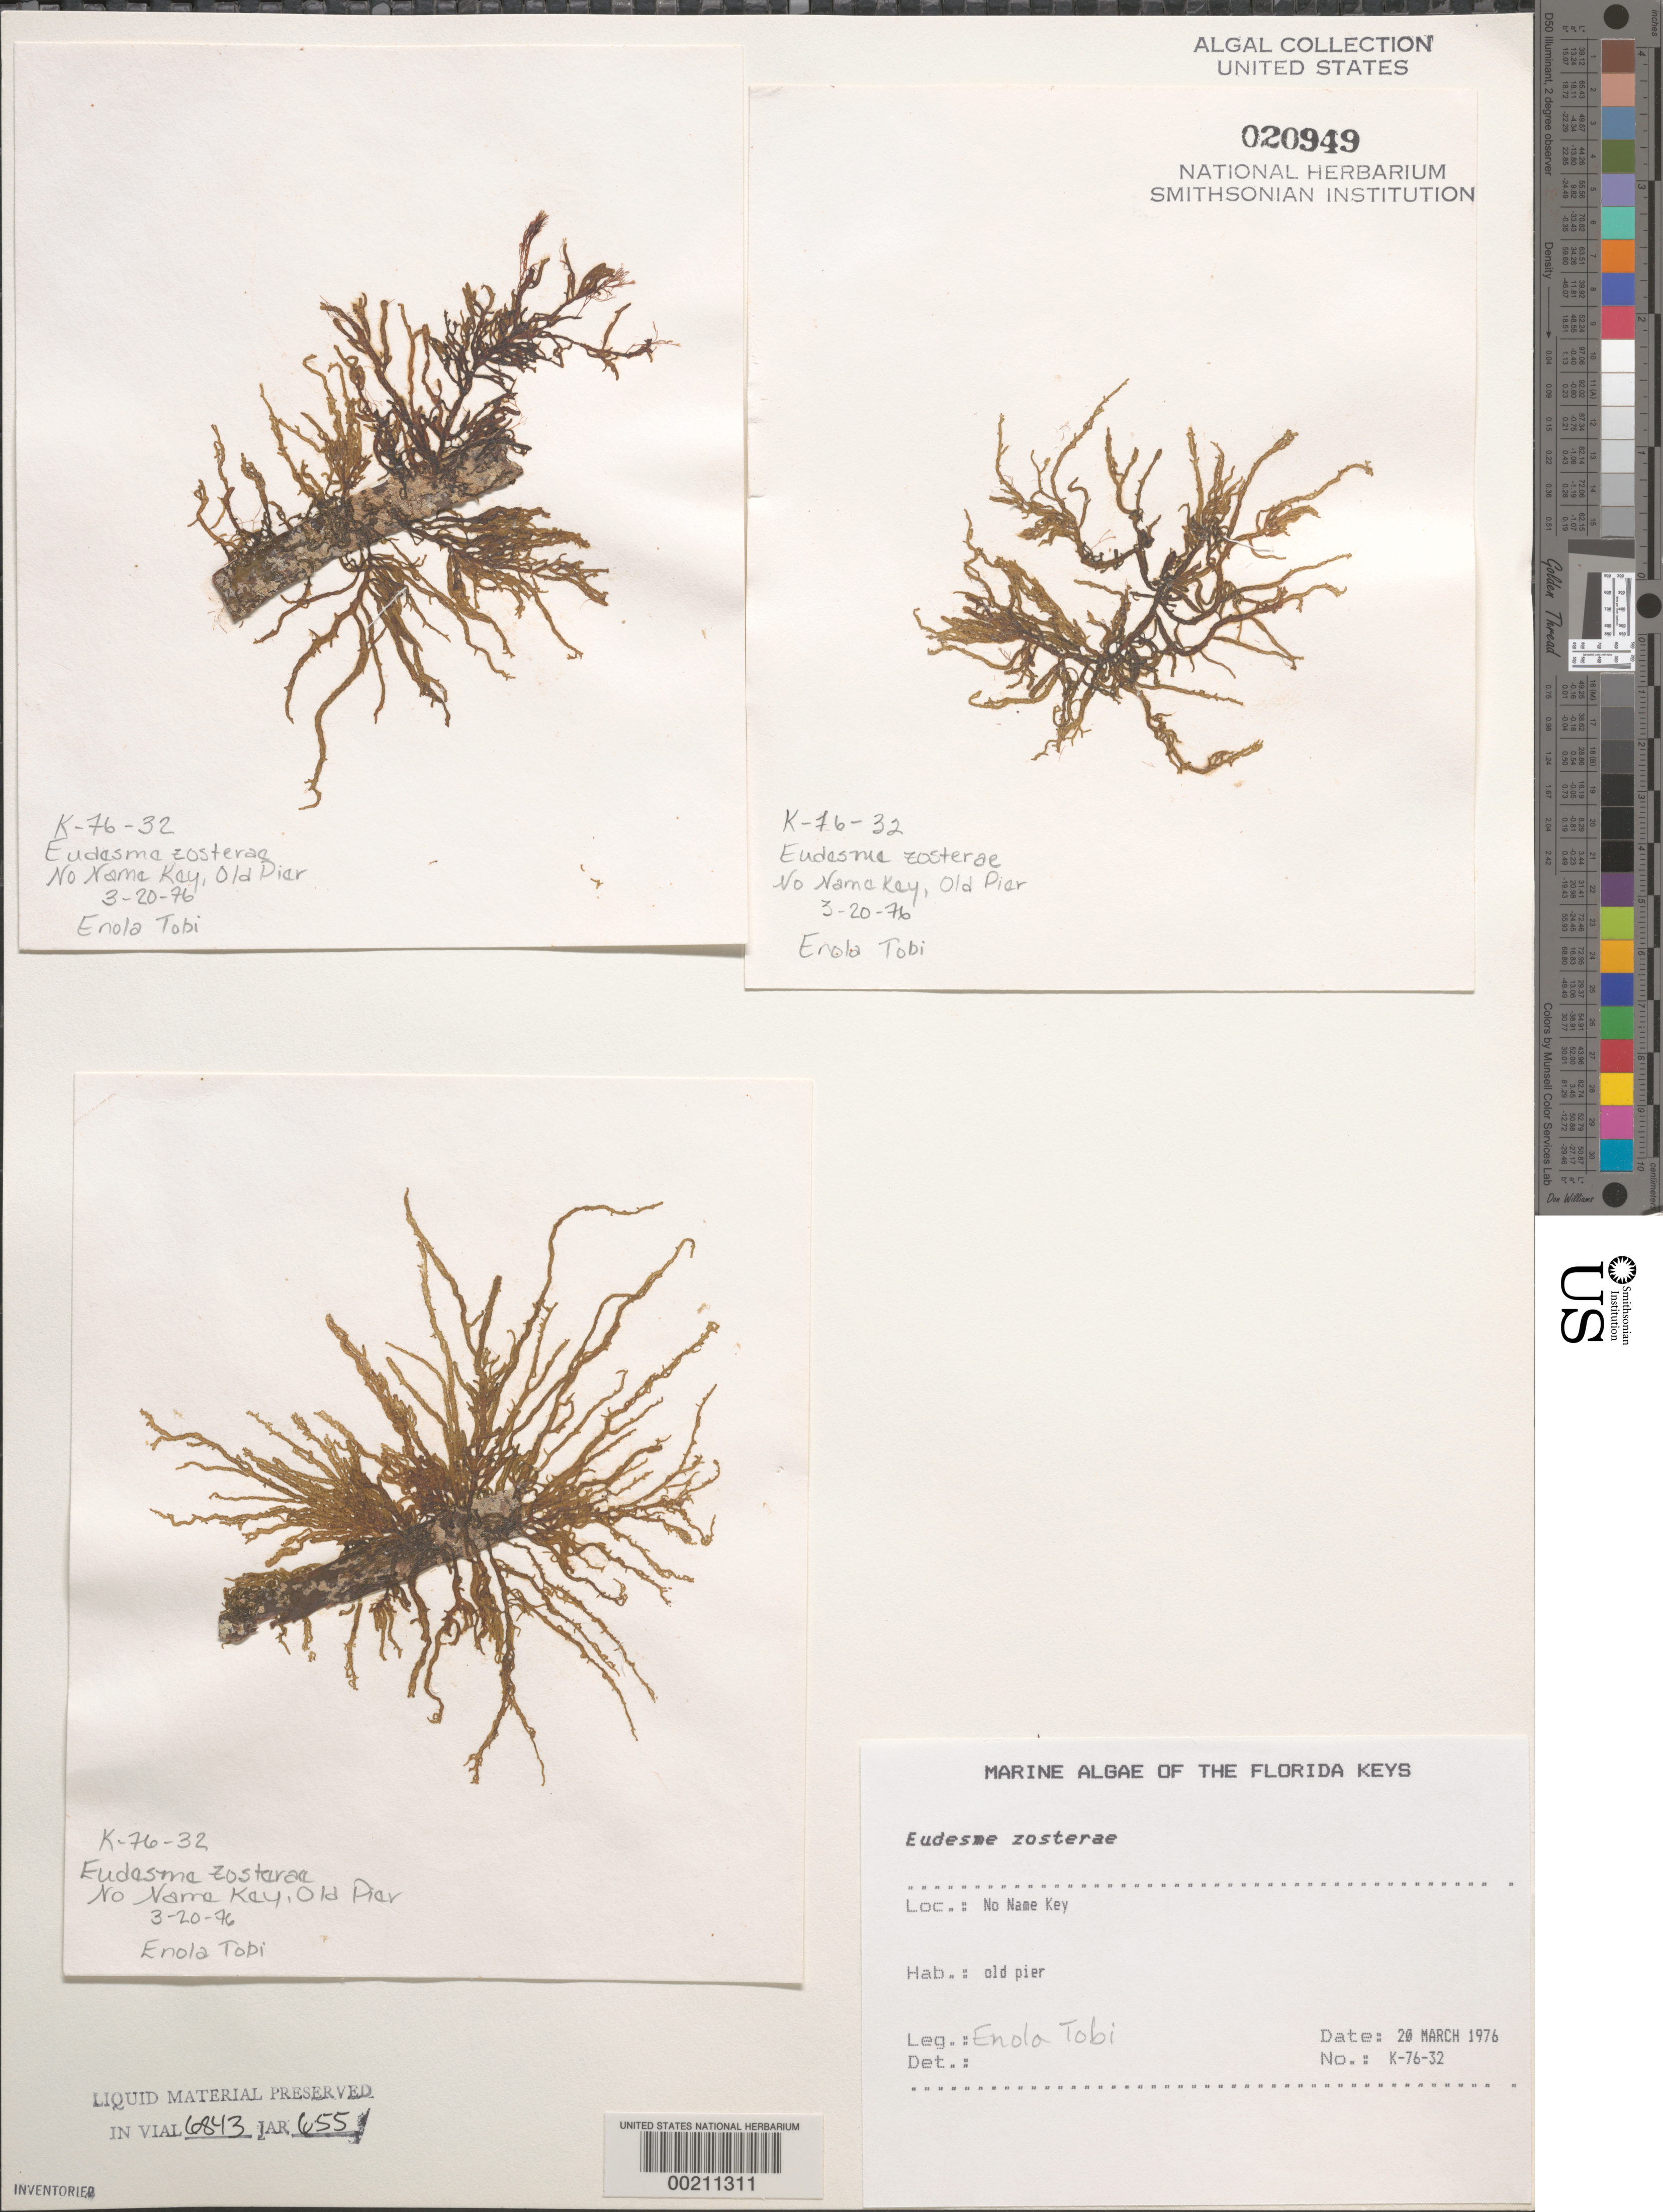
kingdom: Chromista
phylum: Ochrophyta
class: Phaeophyceae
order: Ectocarpales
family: Chordariaceae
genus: Cladosiphon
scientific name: Cladosiphon zosterae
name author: (J. Agardh) Kylin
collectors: E. Tobi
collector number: K-76-32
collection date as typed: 20 Mar 1976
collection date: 1976-03-20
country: United States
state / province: Florida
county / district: Monroe County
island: No Name Key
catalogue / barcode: US 20949